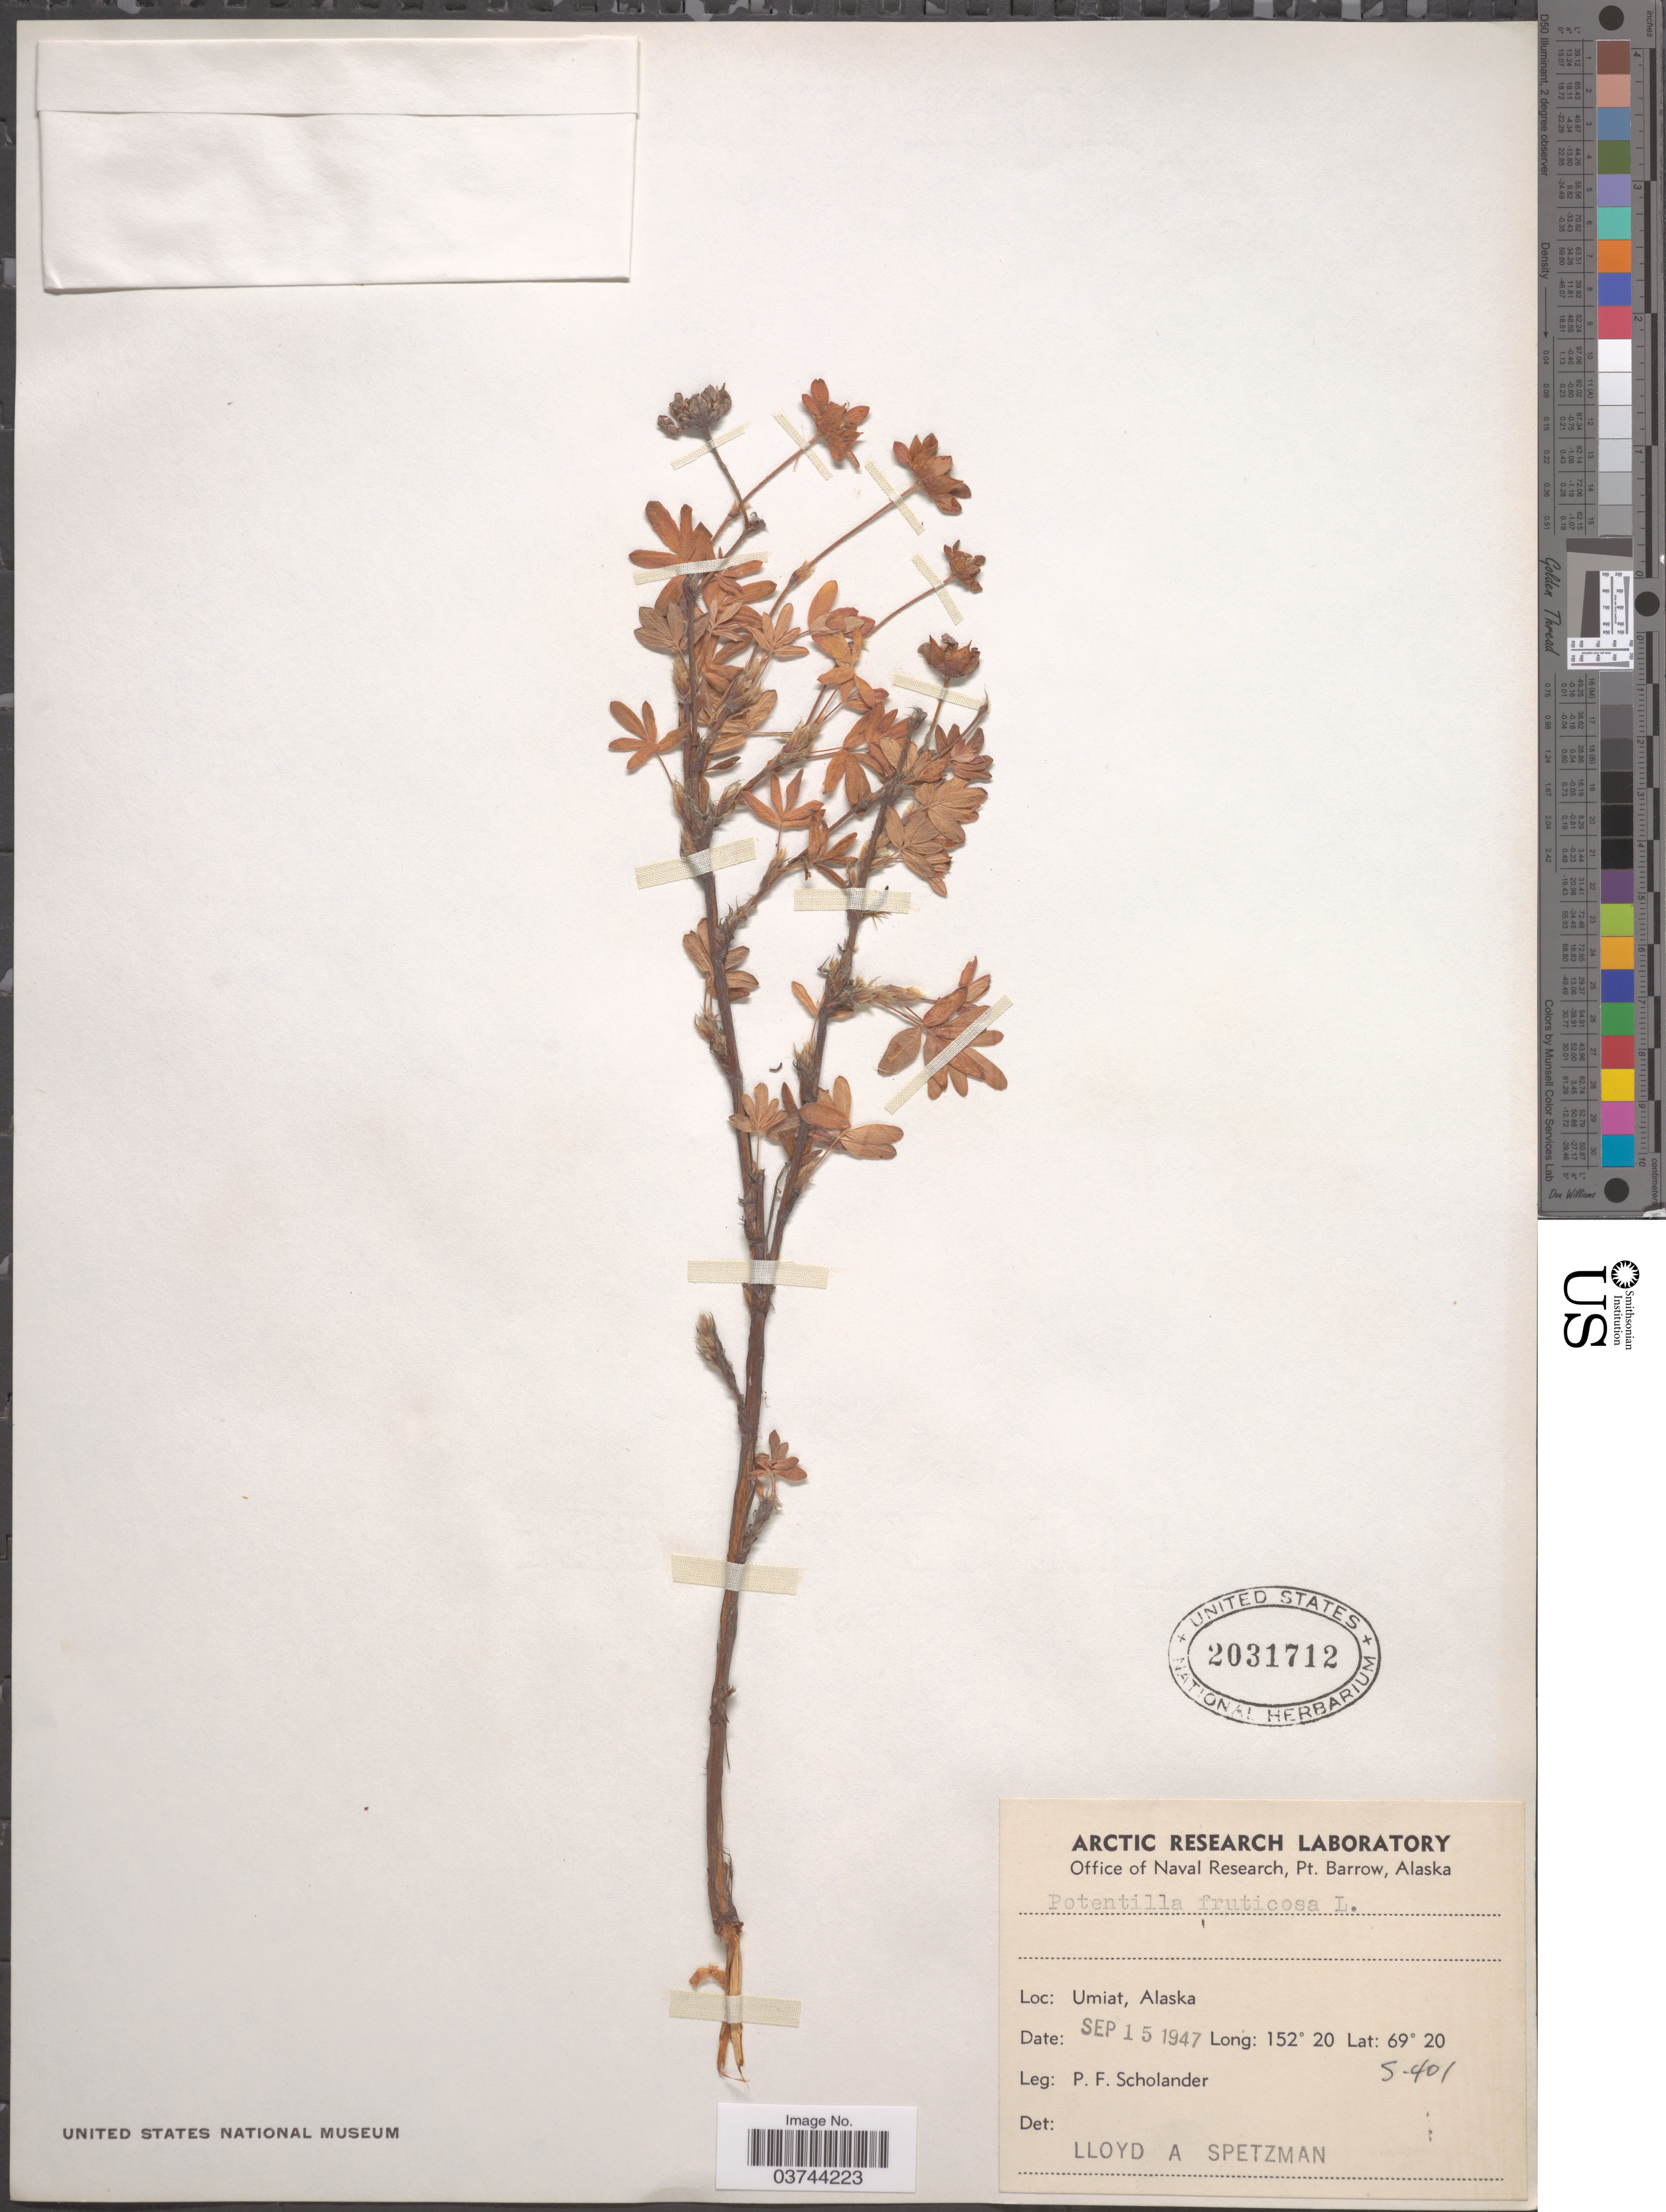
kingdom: Plantae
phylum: Tracheophyta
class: Magnoliopsida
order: Rosales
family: Rosaceae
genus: Dasiphora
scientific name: Dasiphora fruticosa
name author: (L.) Rydb.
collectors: P. Scholander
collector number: S-401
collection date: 1947-09-15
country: United States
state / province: Alaska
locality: Umiat.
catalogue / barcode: US 2031712